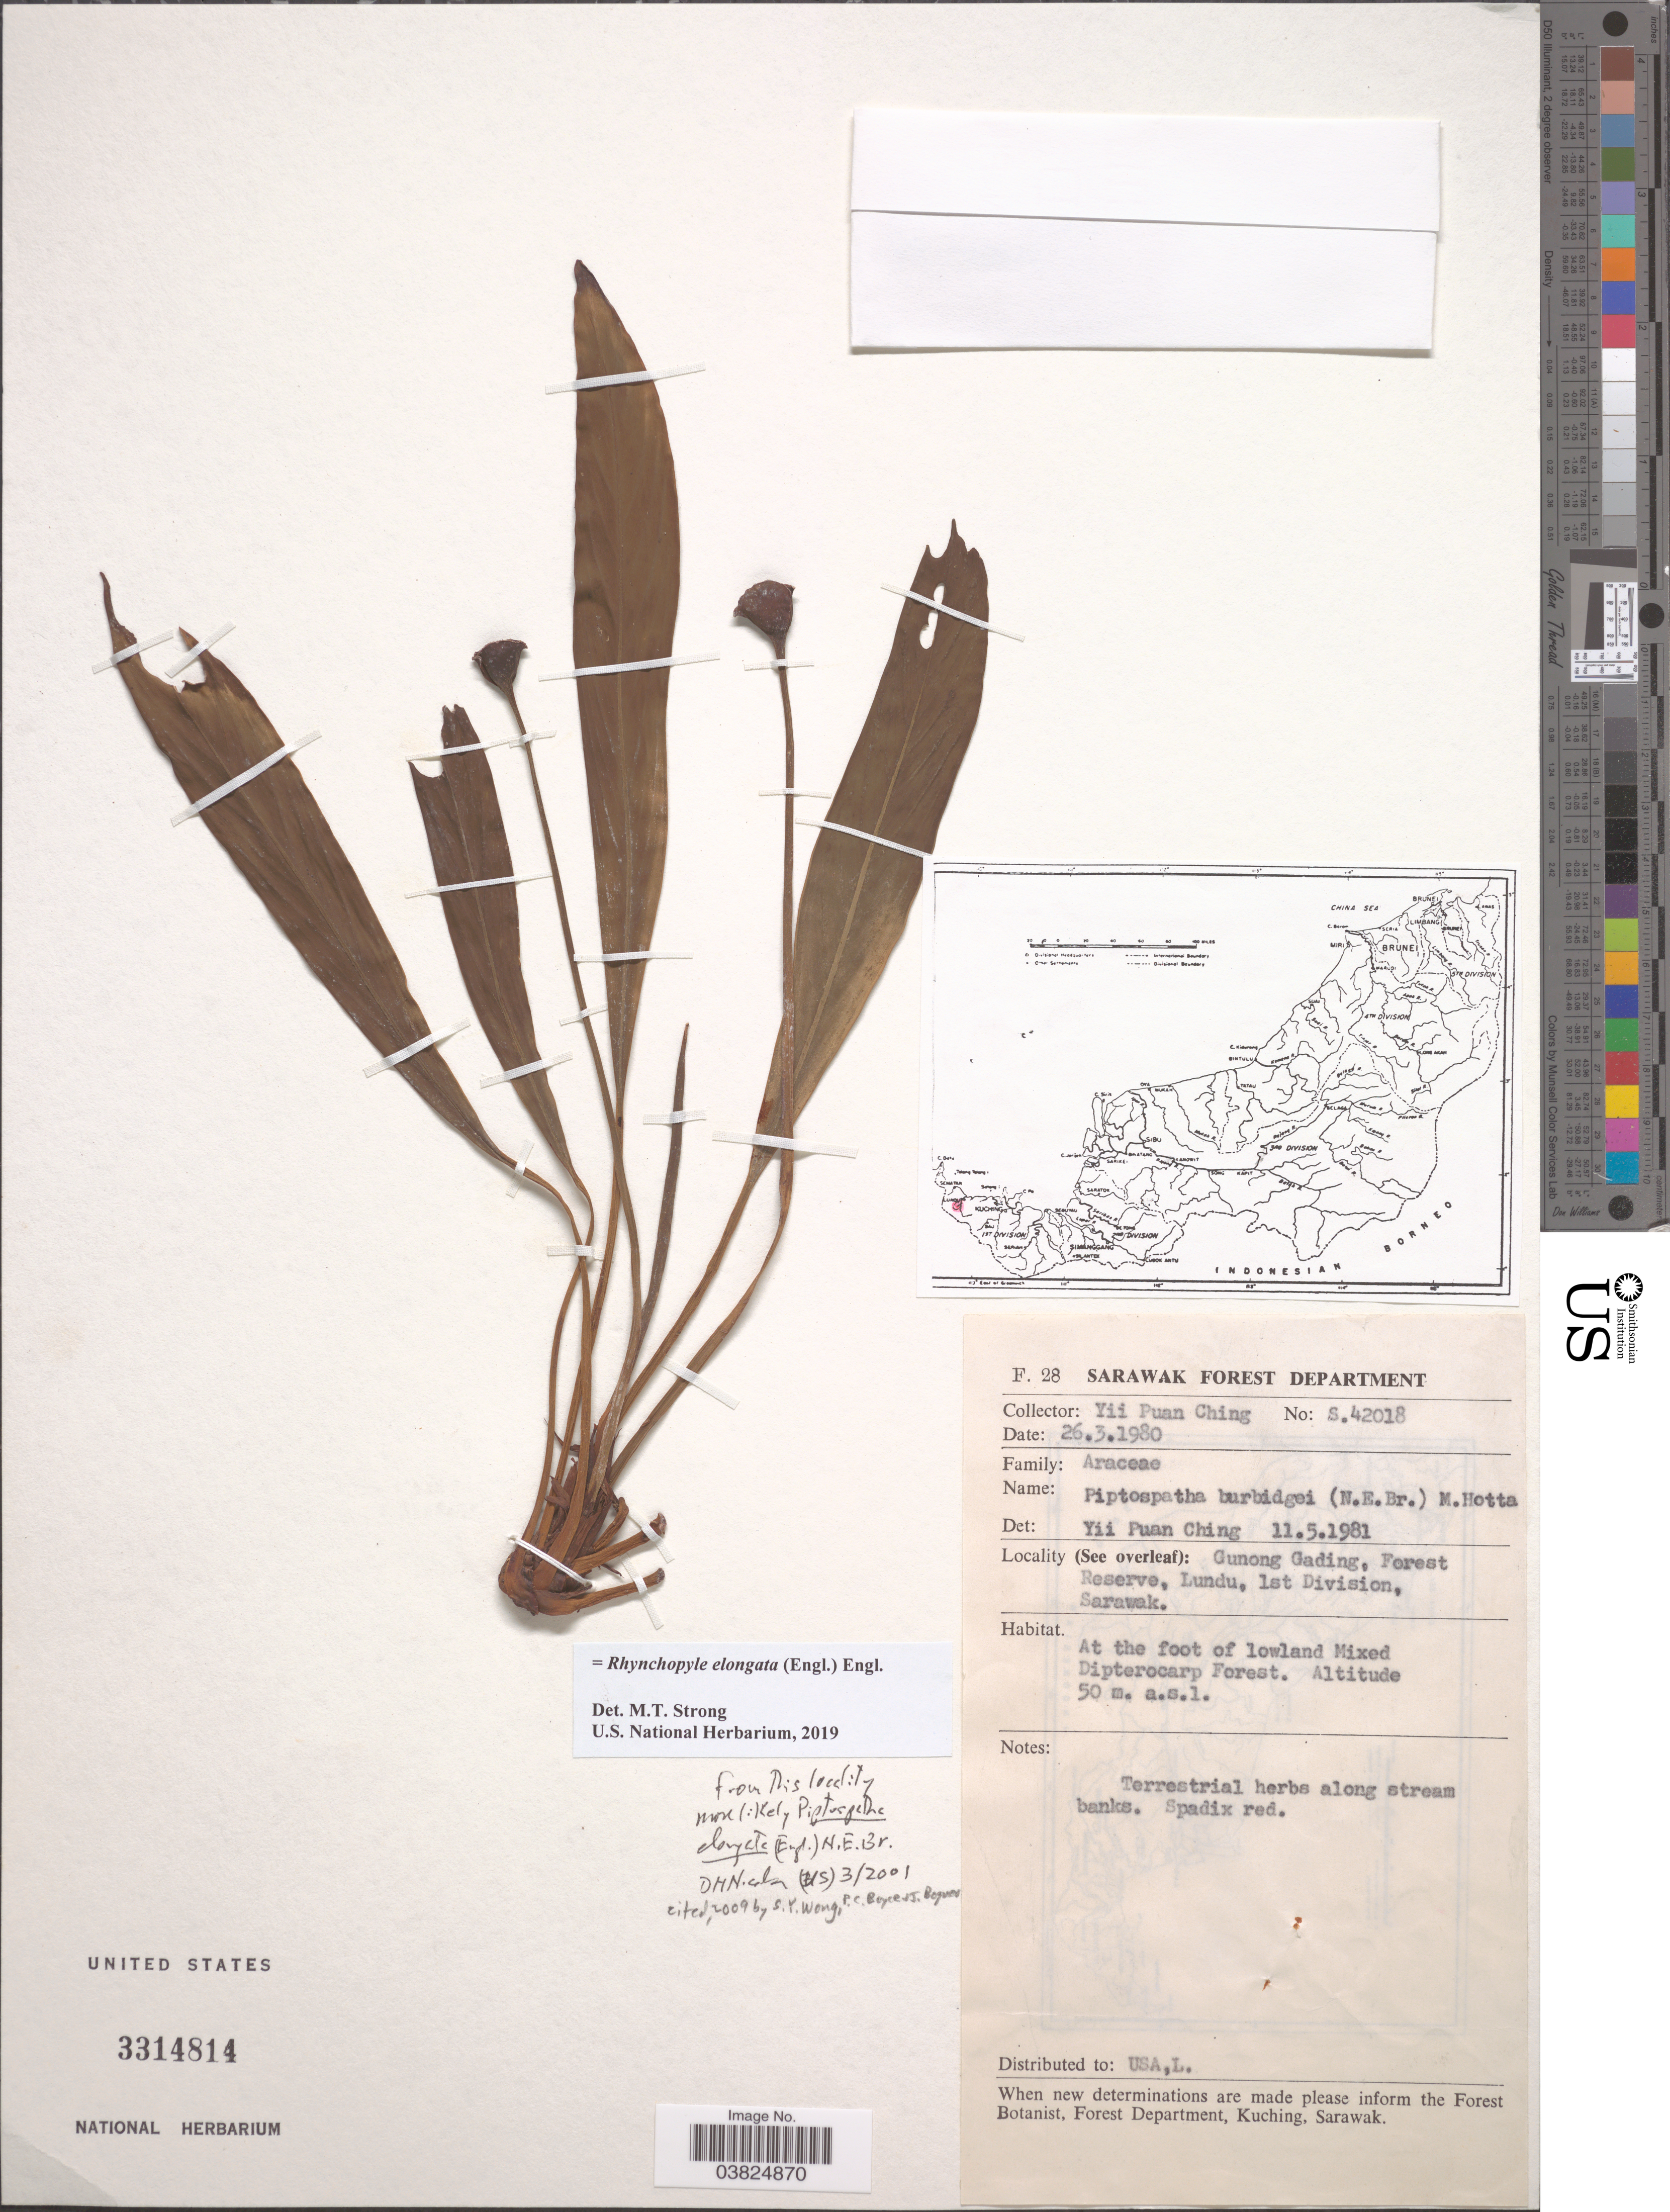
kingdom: Plantae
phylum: Tracheophyta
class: Liliopsida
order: Alismatales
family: Araceae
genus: Rhynchopyle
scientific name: Rhynchopyle elongata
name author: (Engl.) Engl.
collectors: Y. P. Ching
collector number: S42018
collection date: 1980-03-26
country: Malaysia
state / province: Sarawak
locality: Gunong Gading, Forest Reserve, Lundu, 1st Division.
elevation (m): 50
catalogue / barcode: US 3314814